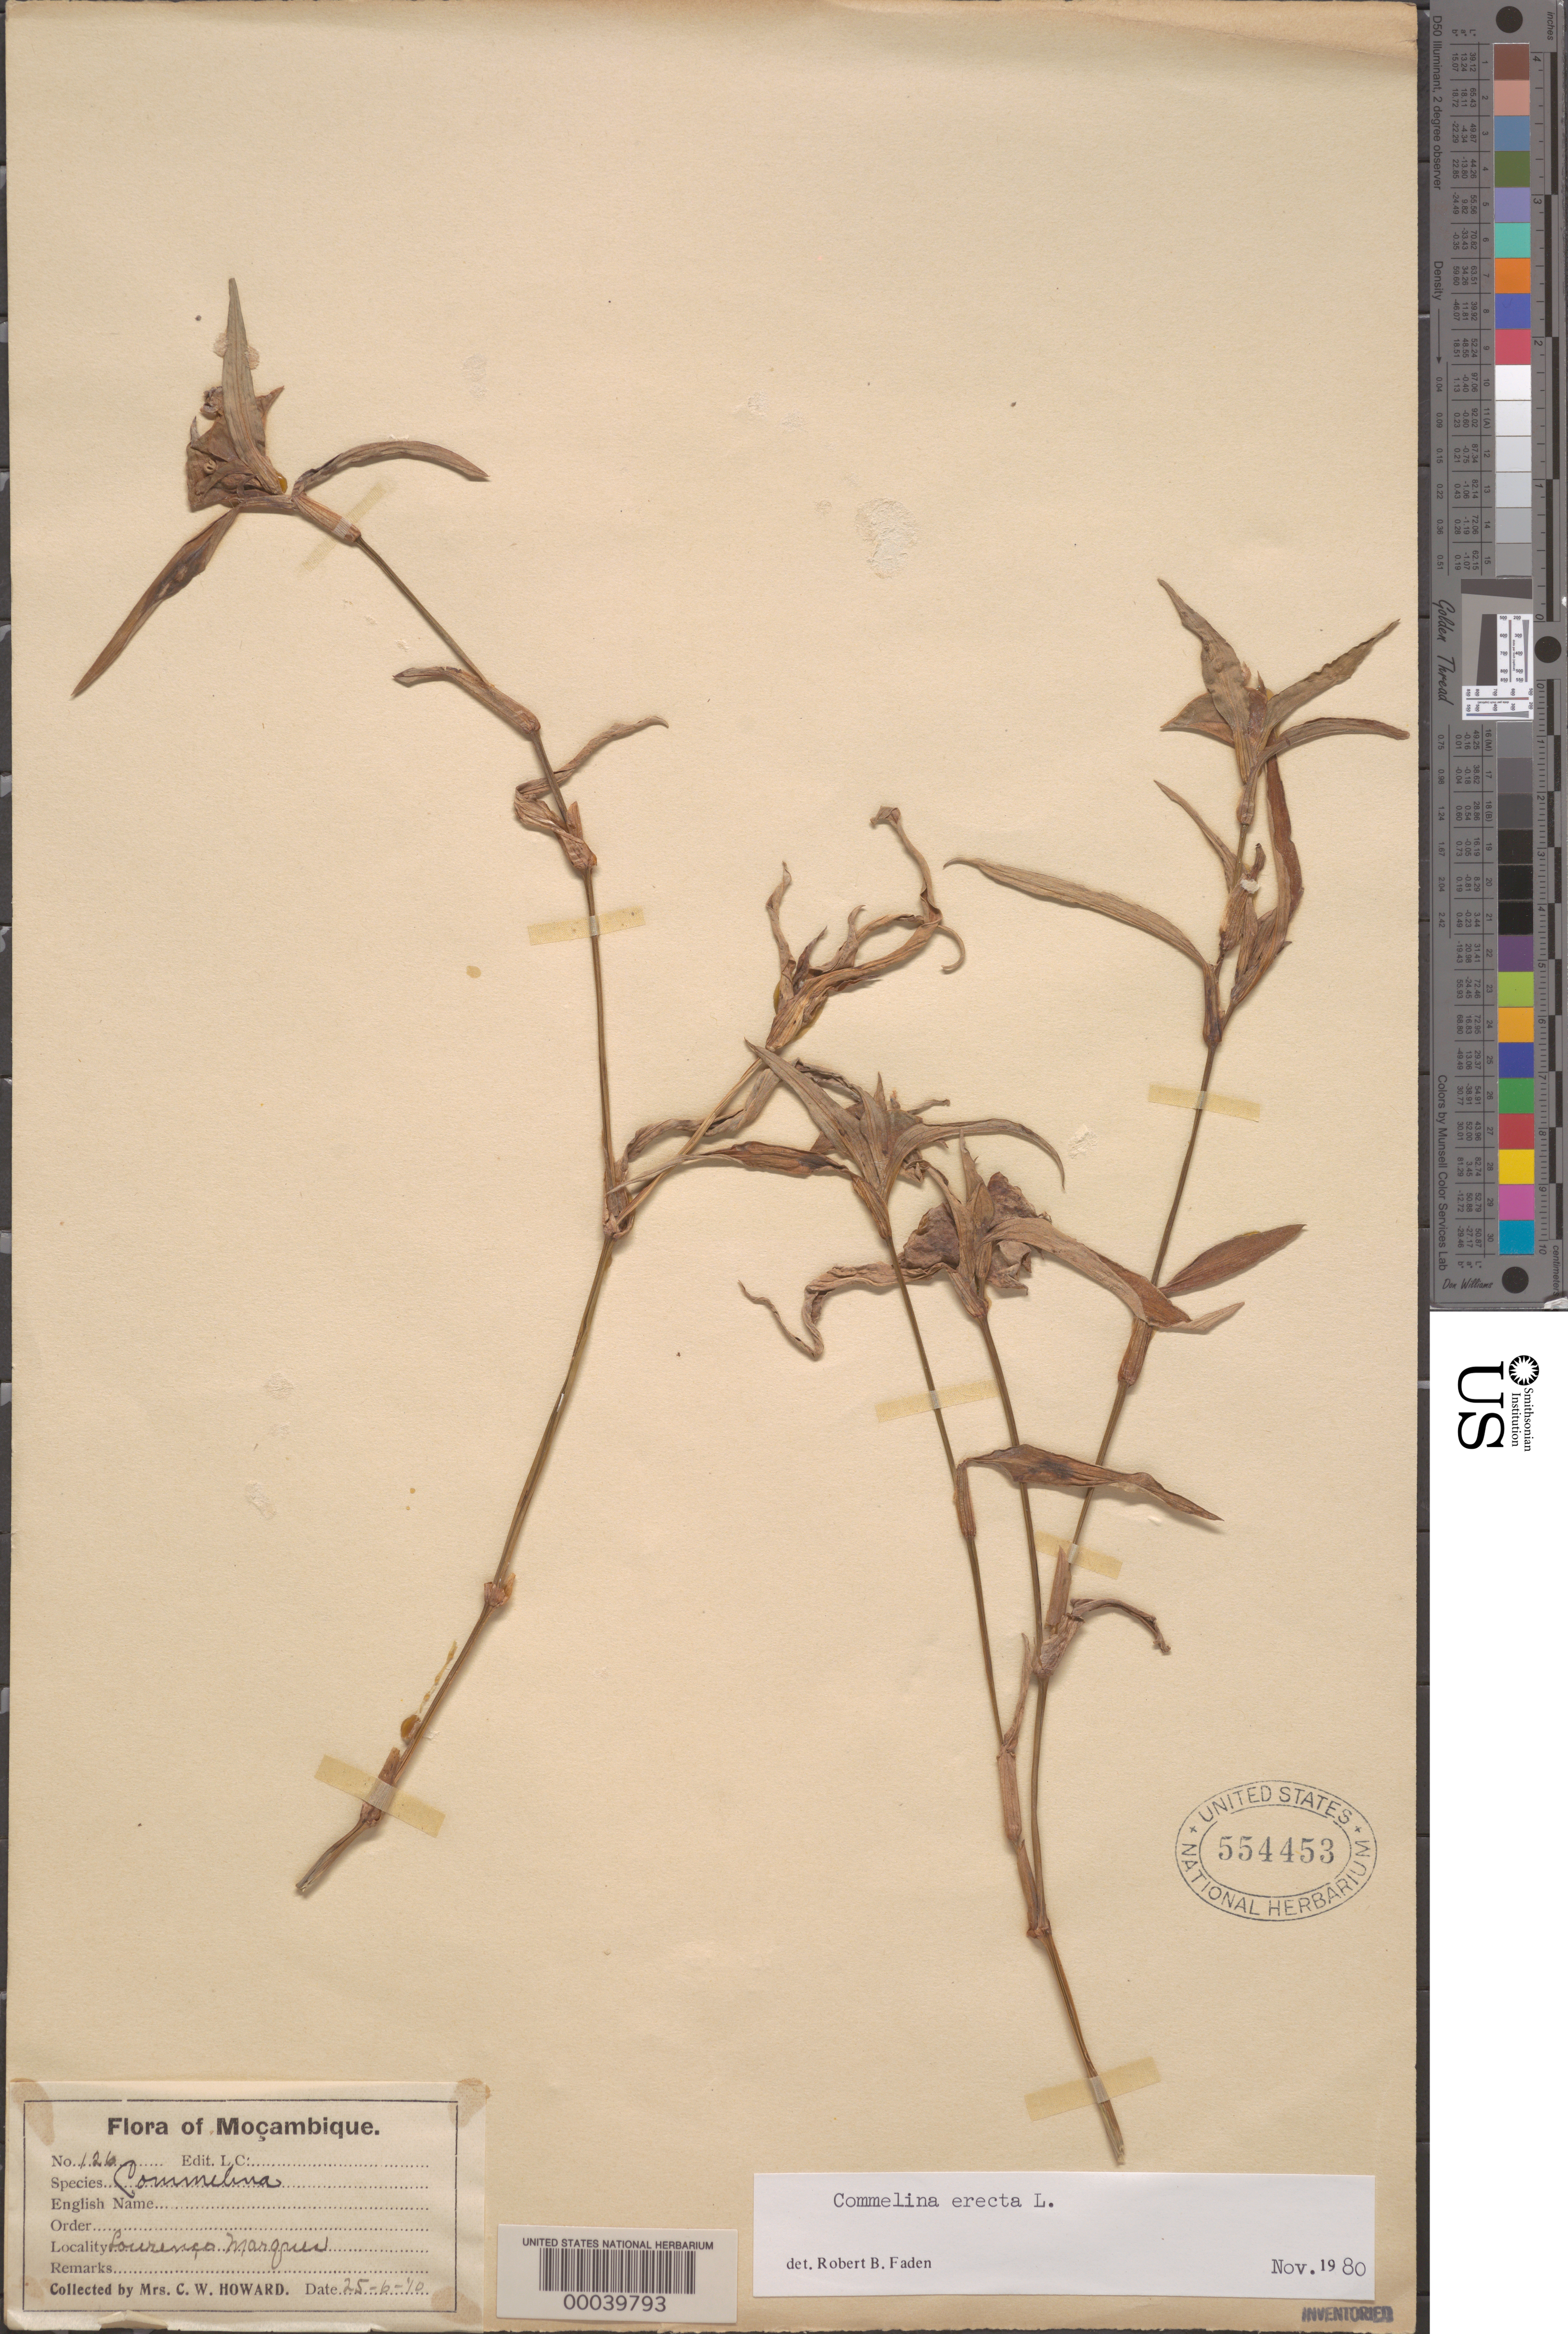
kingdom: Plantae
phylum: Tracheophyta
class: Liliopsida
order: Commelinales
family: Commelinaceae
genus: Commelina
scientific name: Commelina erecta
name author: L.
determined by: Faden, Robert B., (US), Smithsonian Institution - National Museum of Natural History (UNITED STATES)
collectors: C. W. Howard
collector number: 126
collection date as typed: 25 Jun 1910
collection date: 1910-06-25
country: Mozambique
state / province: Maputo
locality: Lourenço Marques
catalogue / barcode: US 554453